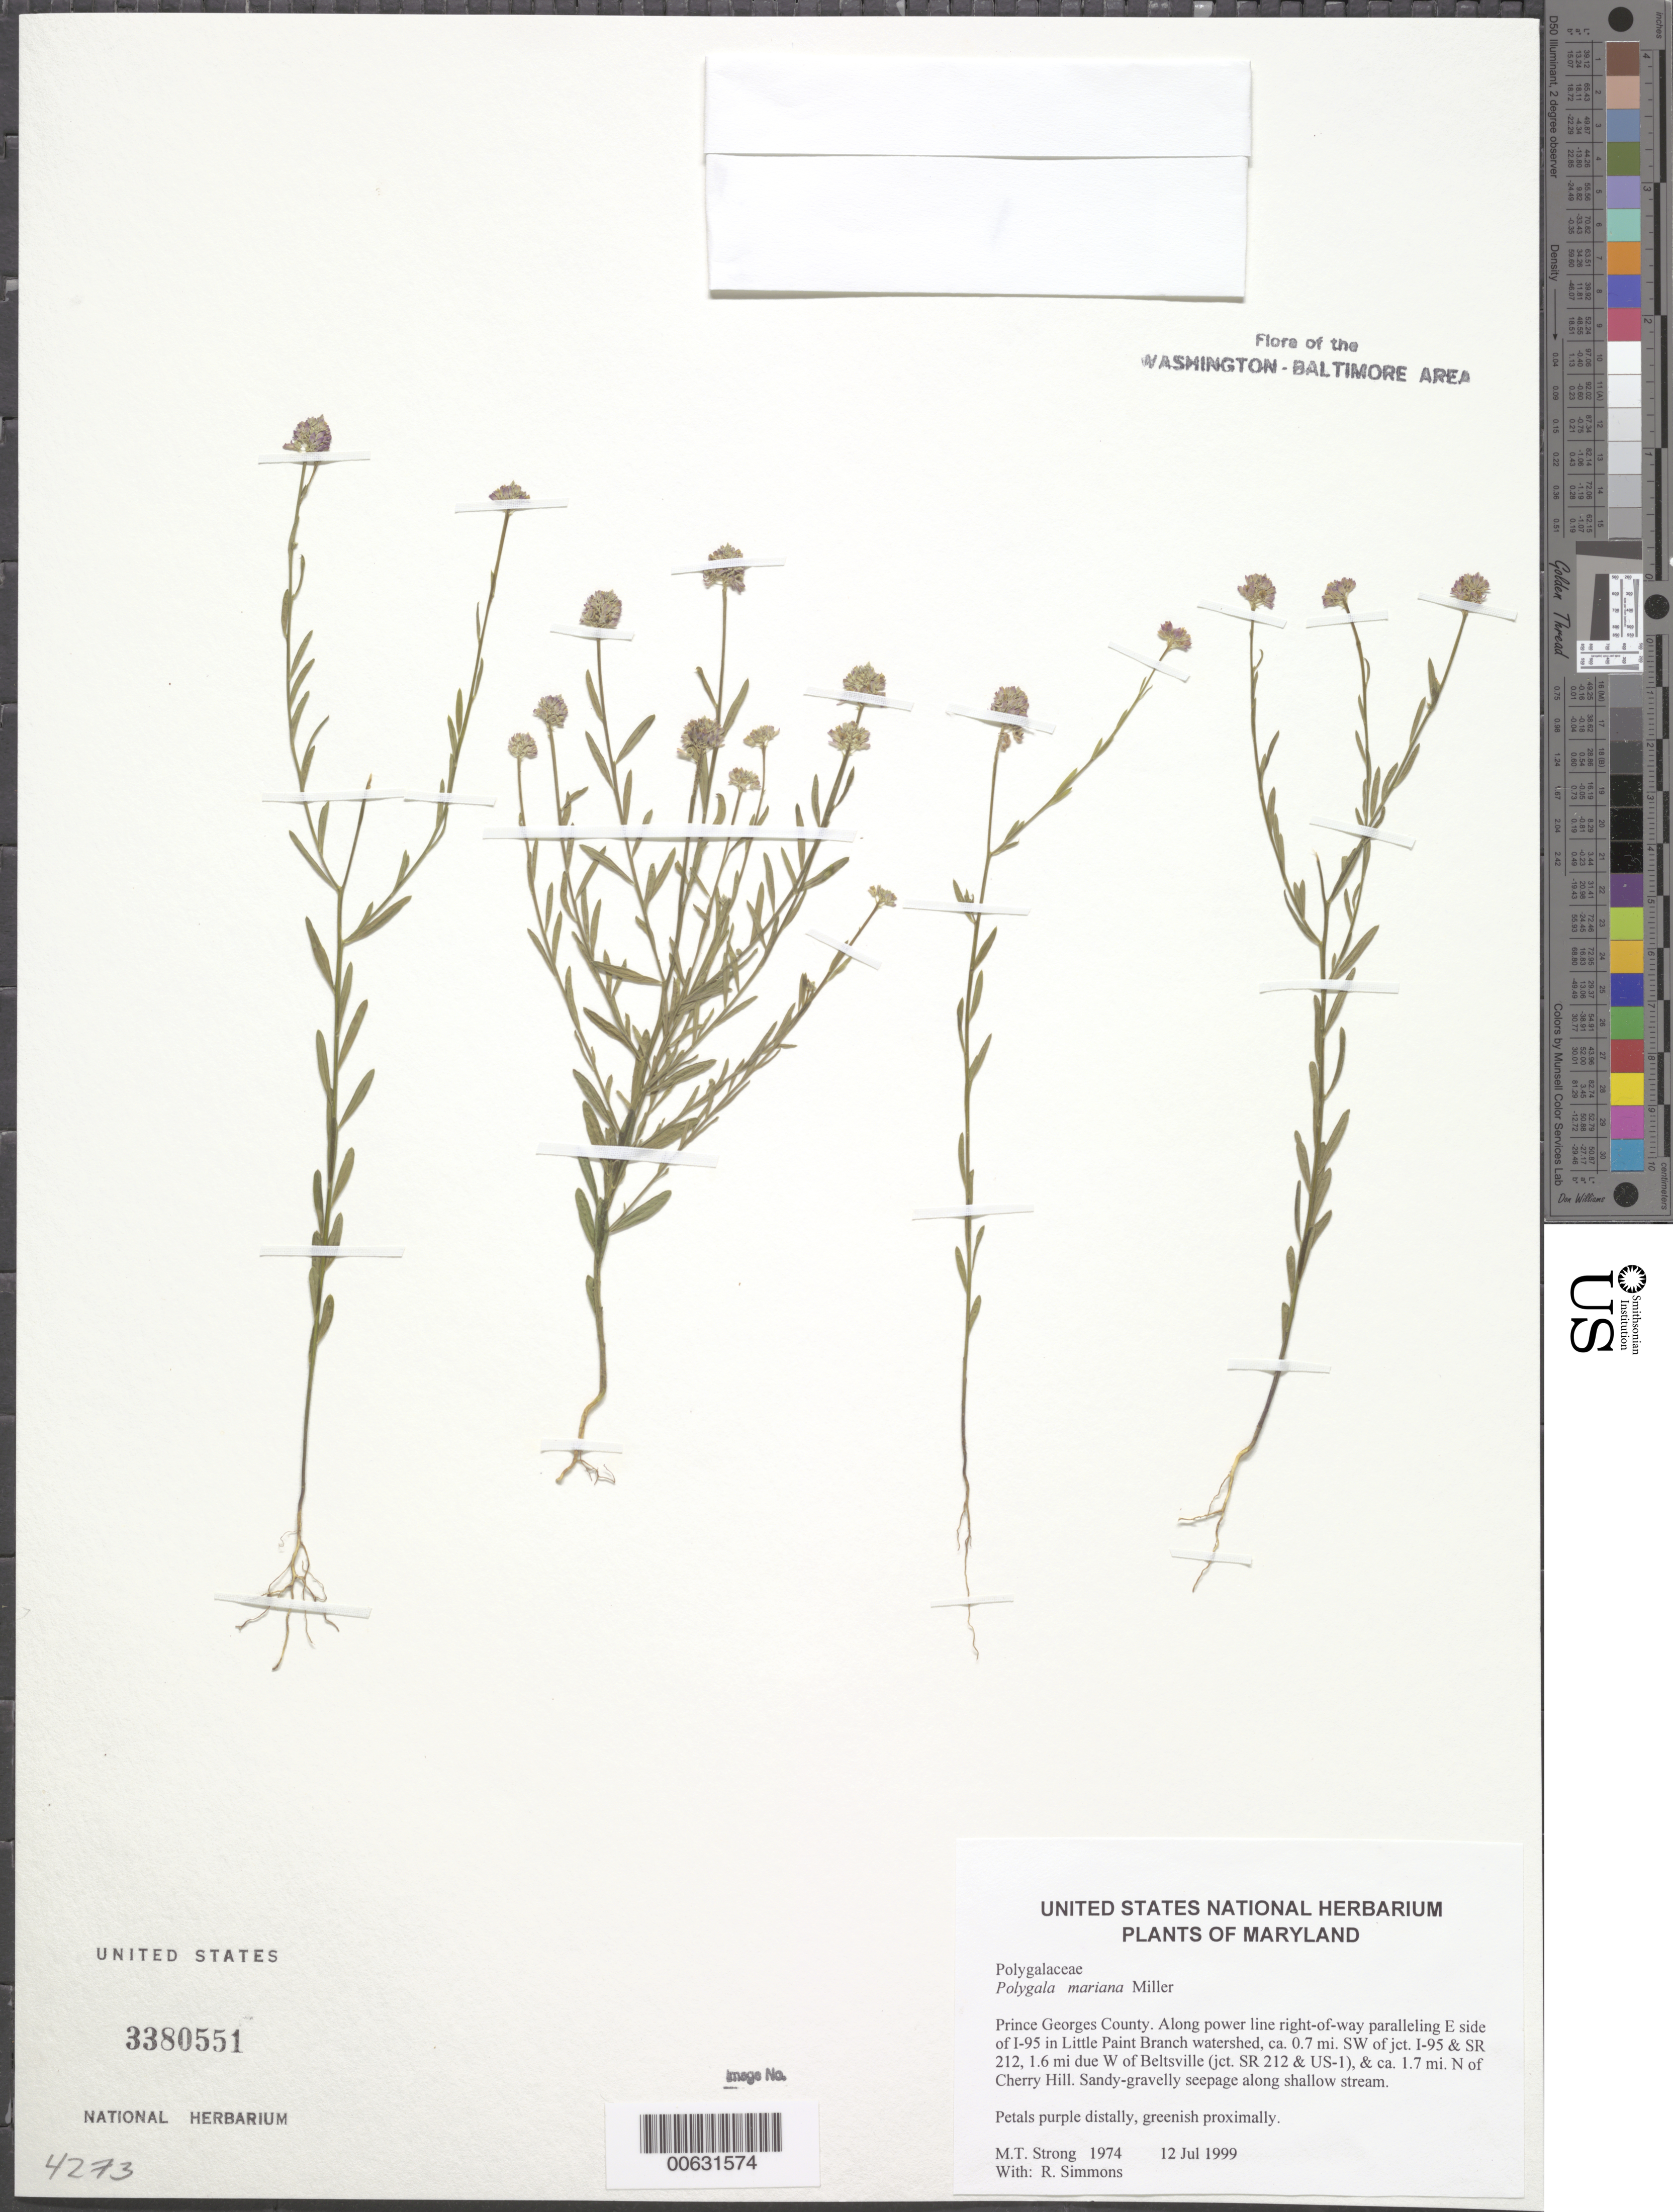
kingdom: Plantae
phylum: Tracheophyta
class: Magnoliopsida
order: Fabales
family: Polygalaceae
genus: Polygala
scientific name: Polygala mariana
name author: Mill.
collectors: M. T. Strong & R. Simmons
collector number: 1974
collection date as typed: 12 Jul 1999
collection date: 1999-07-12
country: United States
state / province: Maryland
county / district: Prince George's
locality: Along power line right-of-way paralleling E side of I-95 in Little Paint Branch watershed, ca. 0.7 mi. SW of jct. I-95 & SR 212, 1.6 mi due W of Beltsville (jct. SR 212 & US-1), & ca. 1.7 mi. N of Cherry Hill.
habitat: Sandy-gravelly seepage along shallow stream.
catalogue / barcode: US 3380551